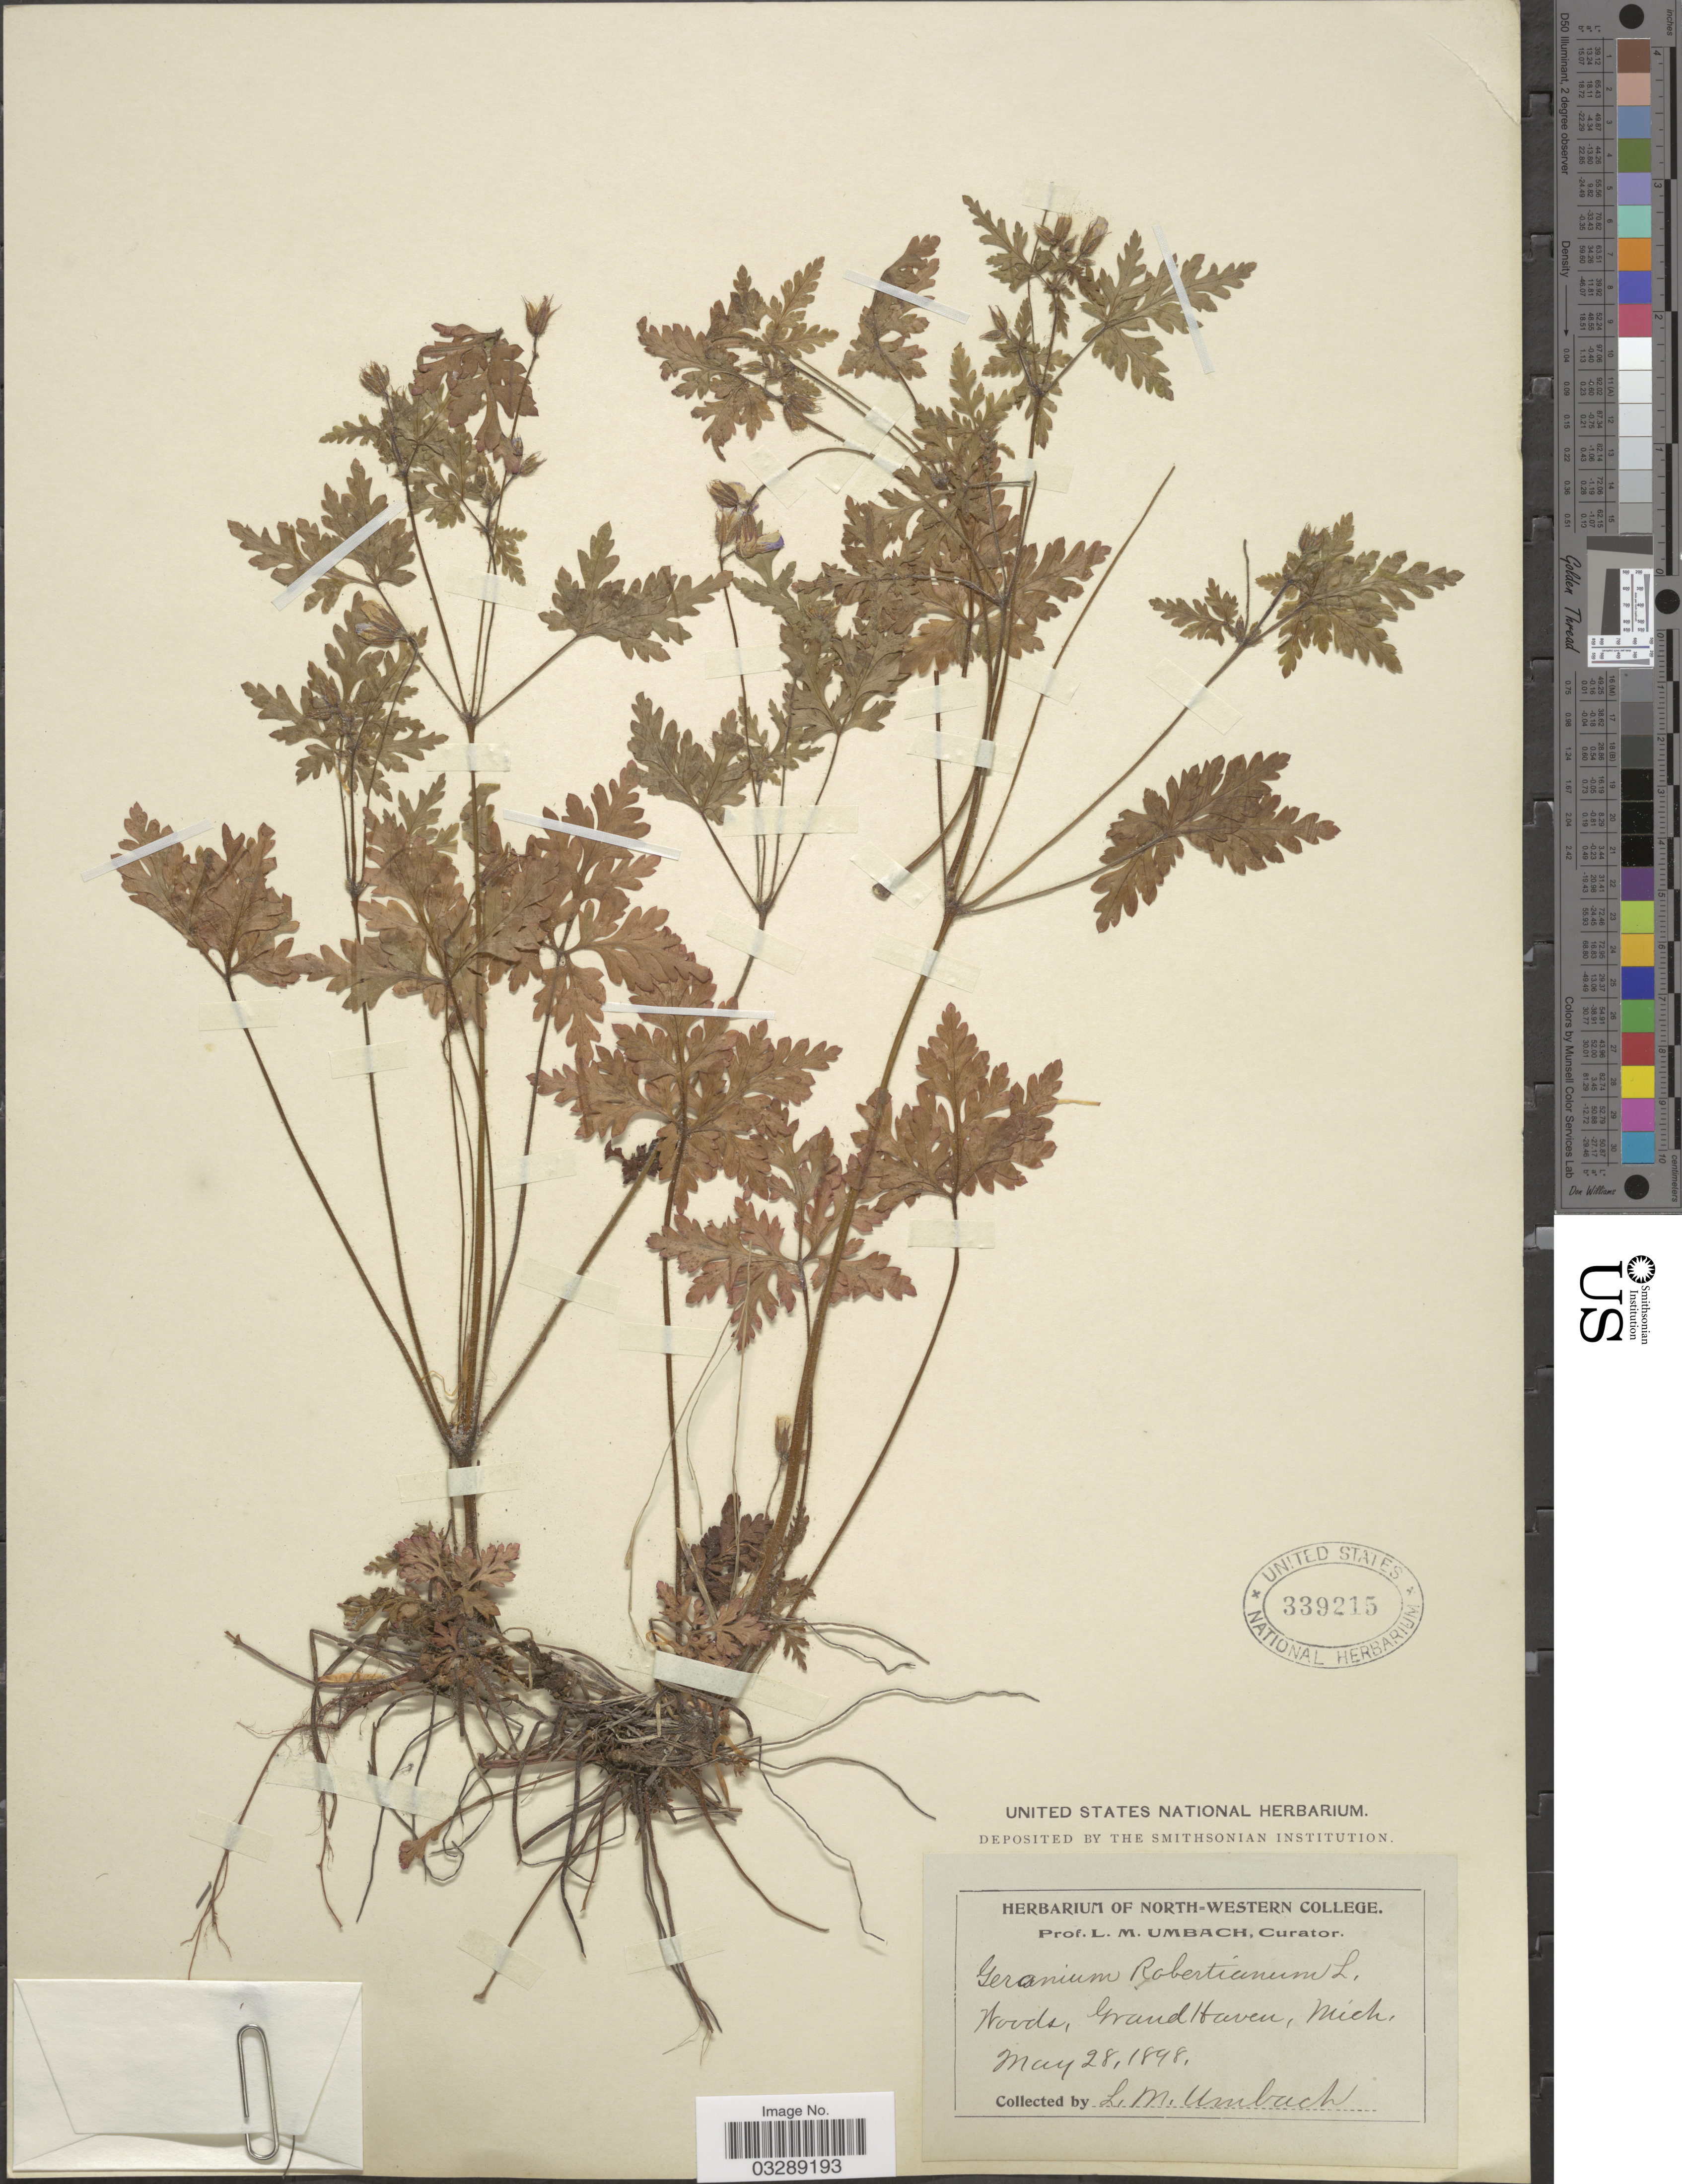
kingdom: Plantae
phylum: Tracheophyta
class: Magnoliopsida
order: Geraniales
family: Geraniaceae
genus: Geranium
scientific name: Geranium robertianum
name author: L.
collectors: L. M. Umbach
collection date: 1898-05-28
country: United States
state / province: Michigan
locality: Grand Haven, Mich.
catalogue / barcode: US 339215